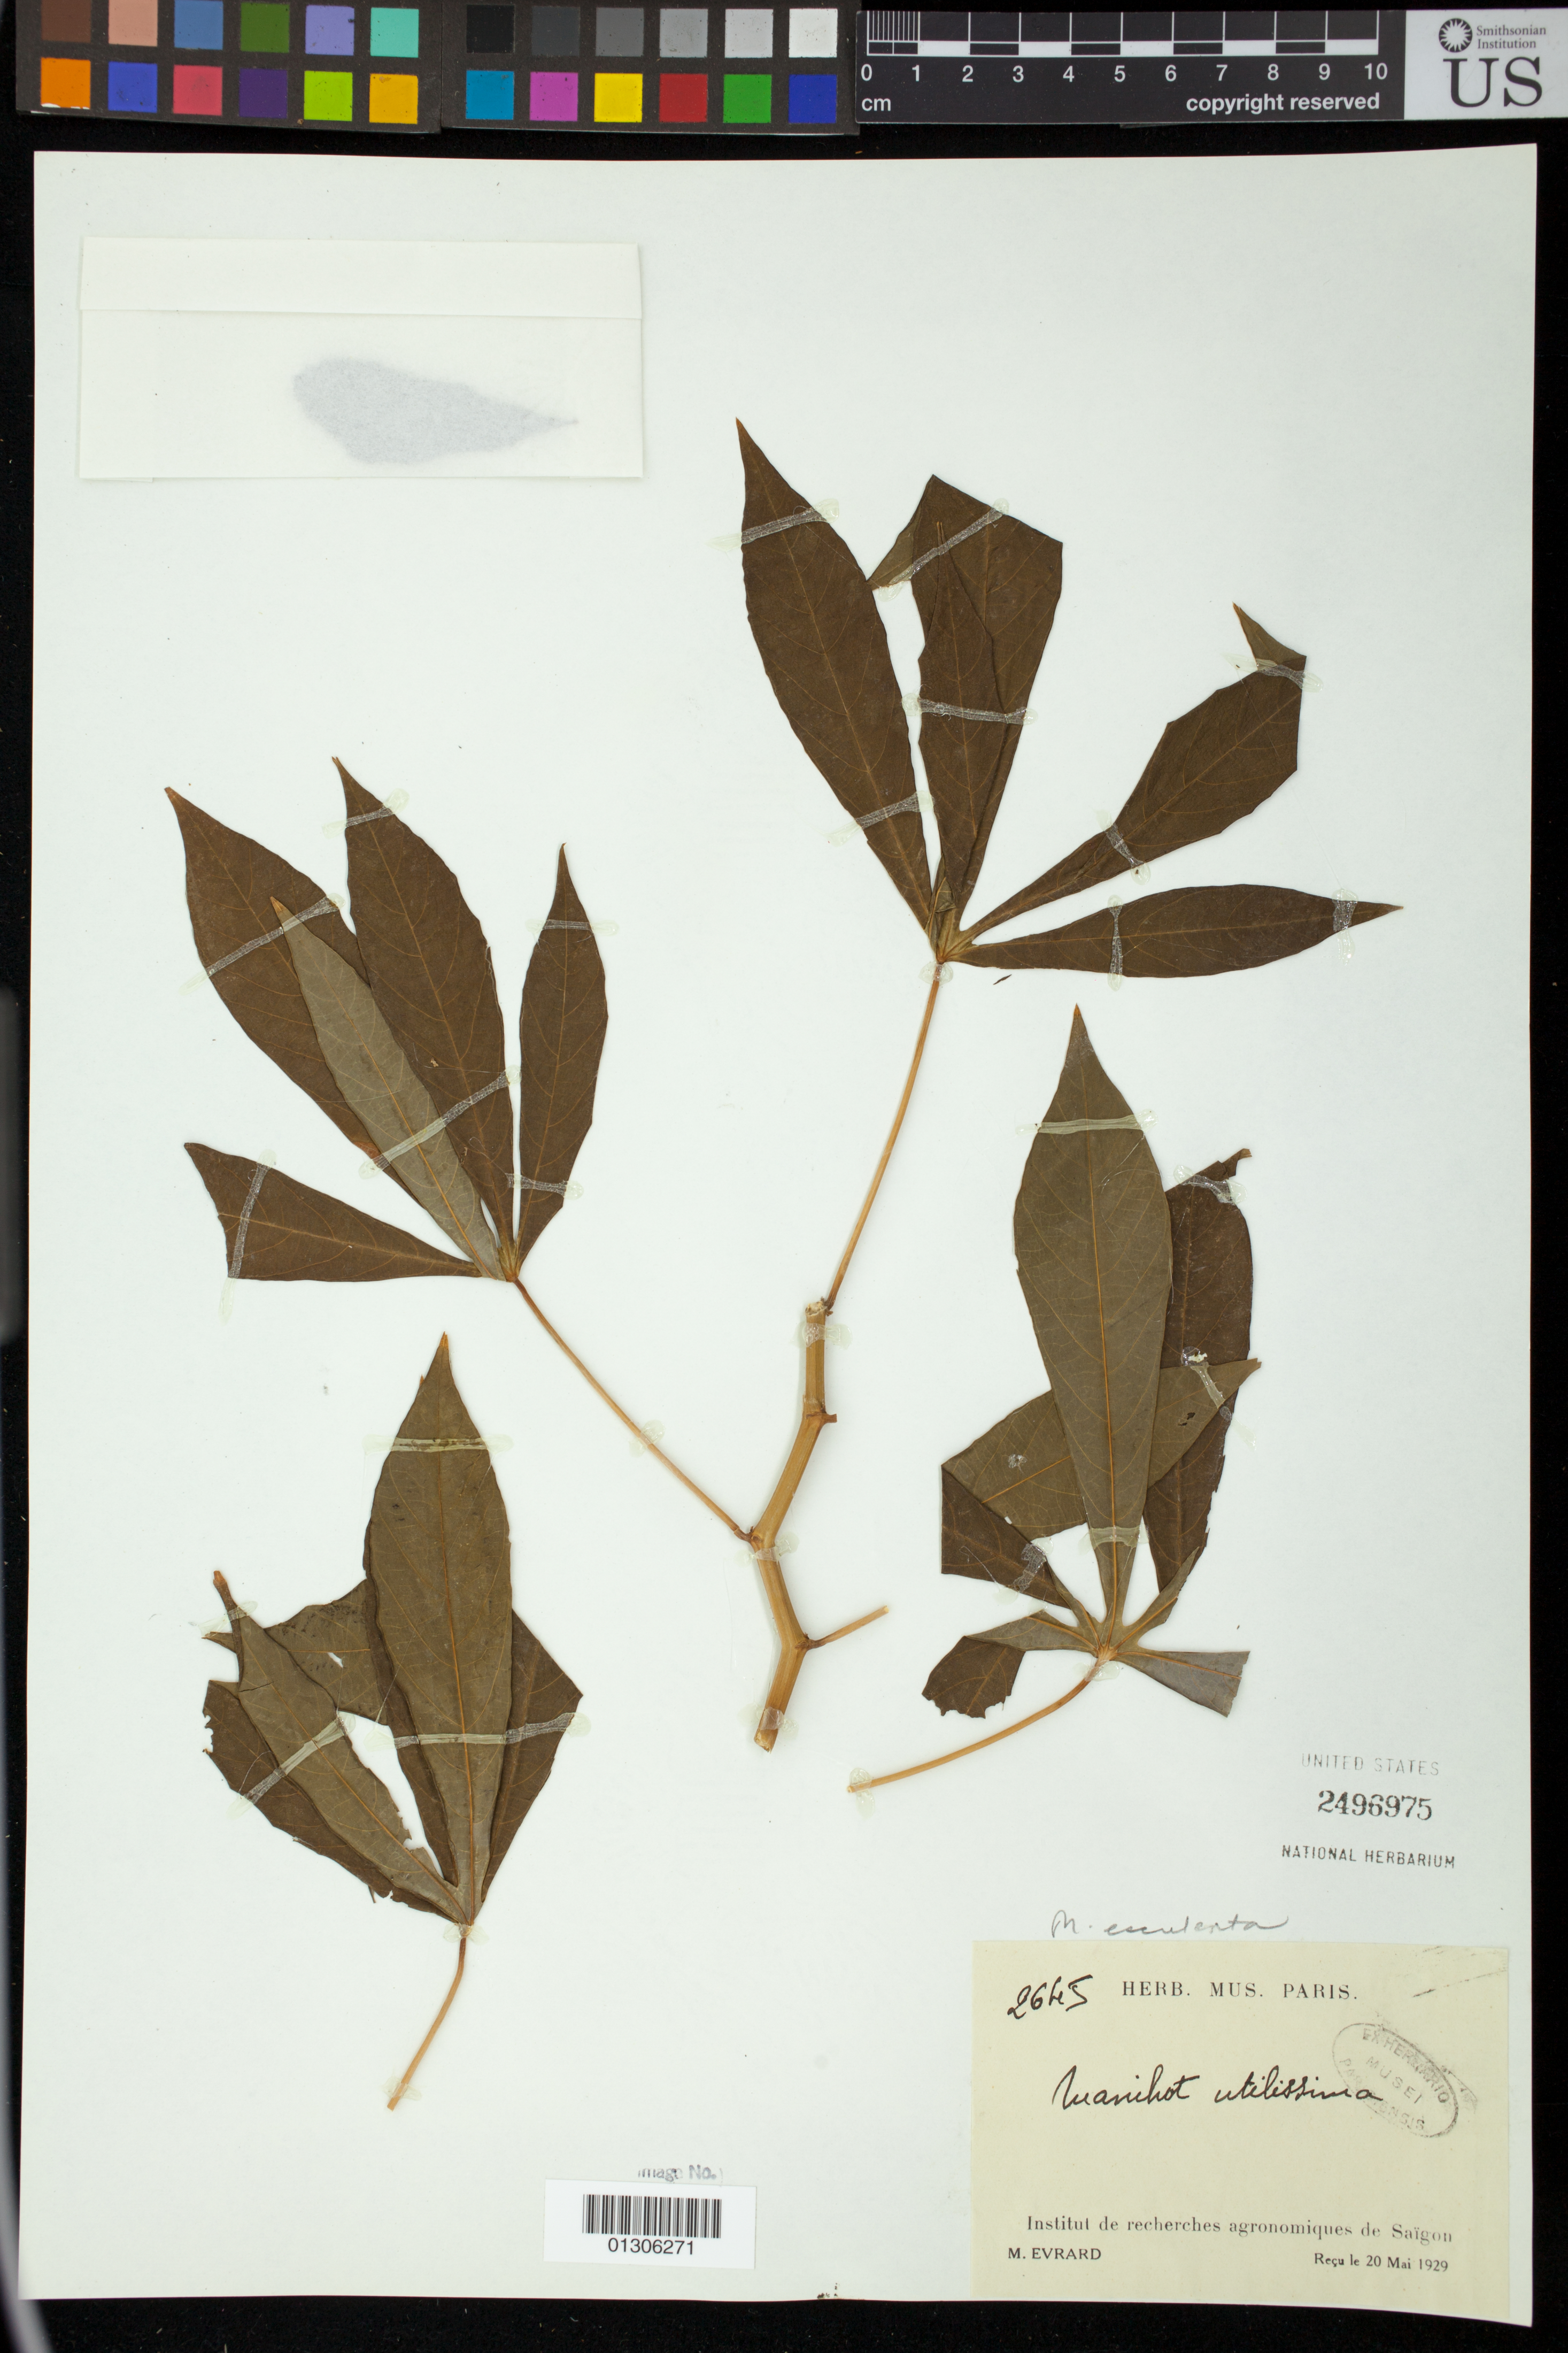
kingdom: Plantae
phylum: Tracheophyta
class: Magnoliopsida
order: Malpighiales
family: Euphorbiaceae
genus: Manihot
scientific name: Manihot esculenta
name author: Crantz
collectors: M. Evrard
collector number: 2645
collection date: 1929-05-20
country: Vietnam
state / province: Ho Chi Minh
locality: Institut de recherches agronomiques de Saigon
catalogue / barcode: US 2496975